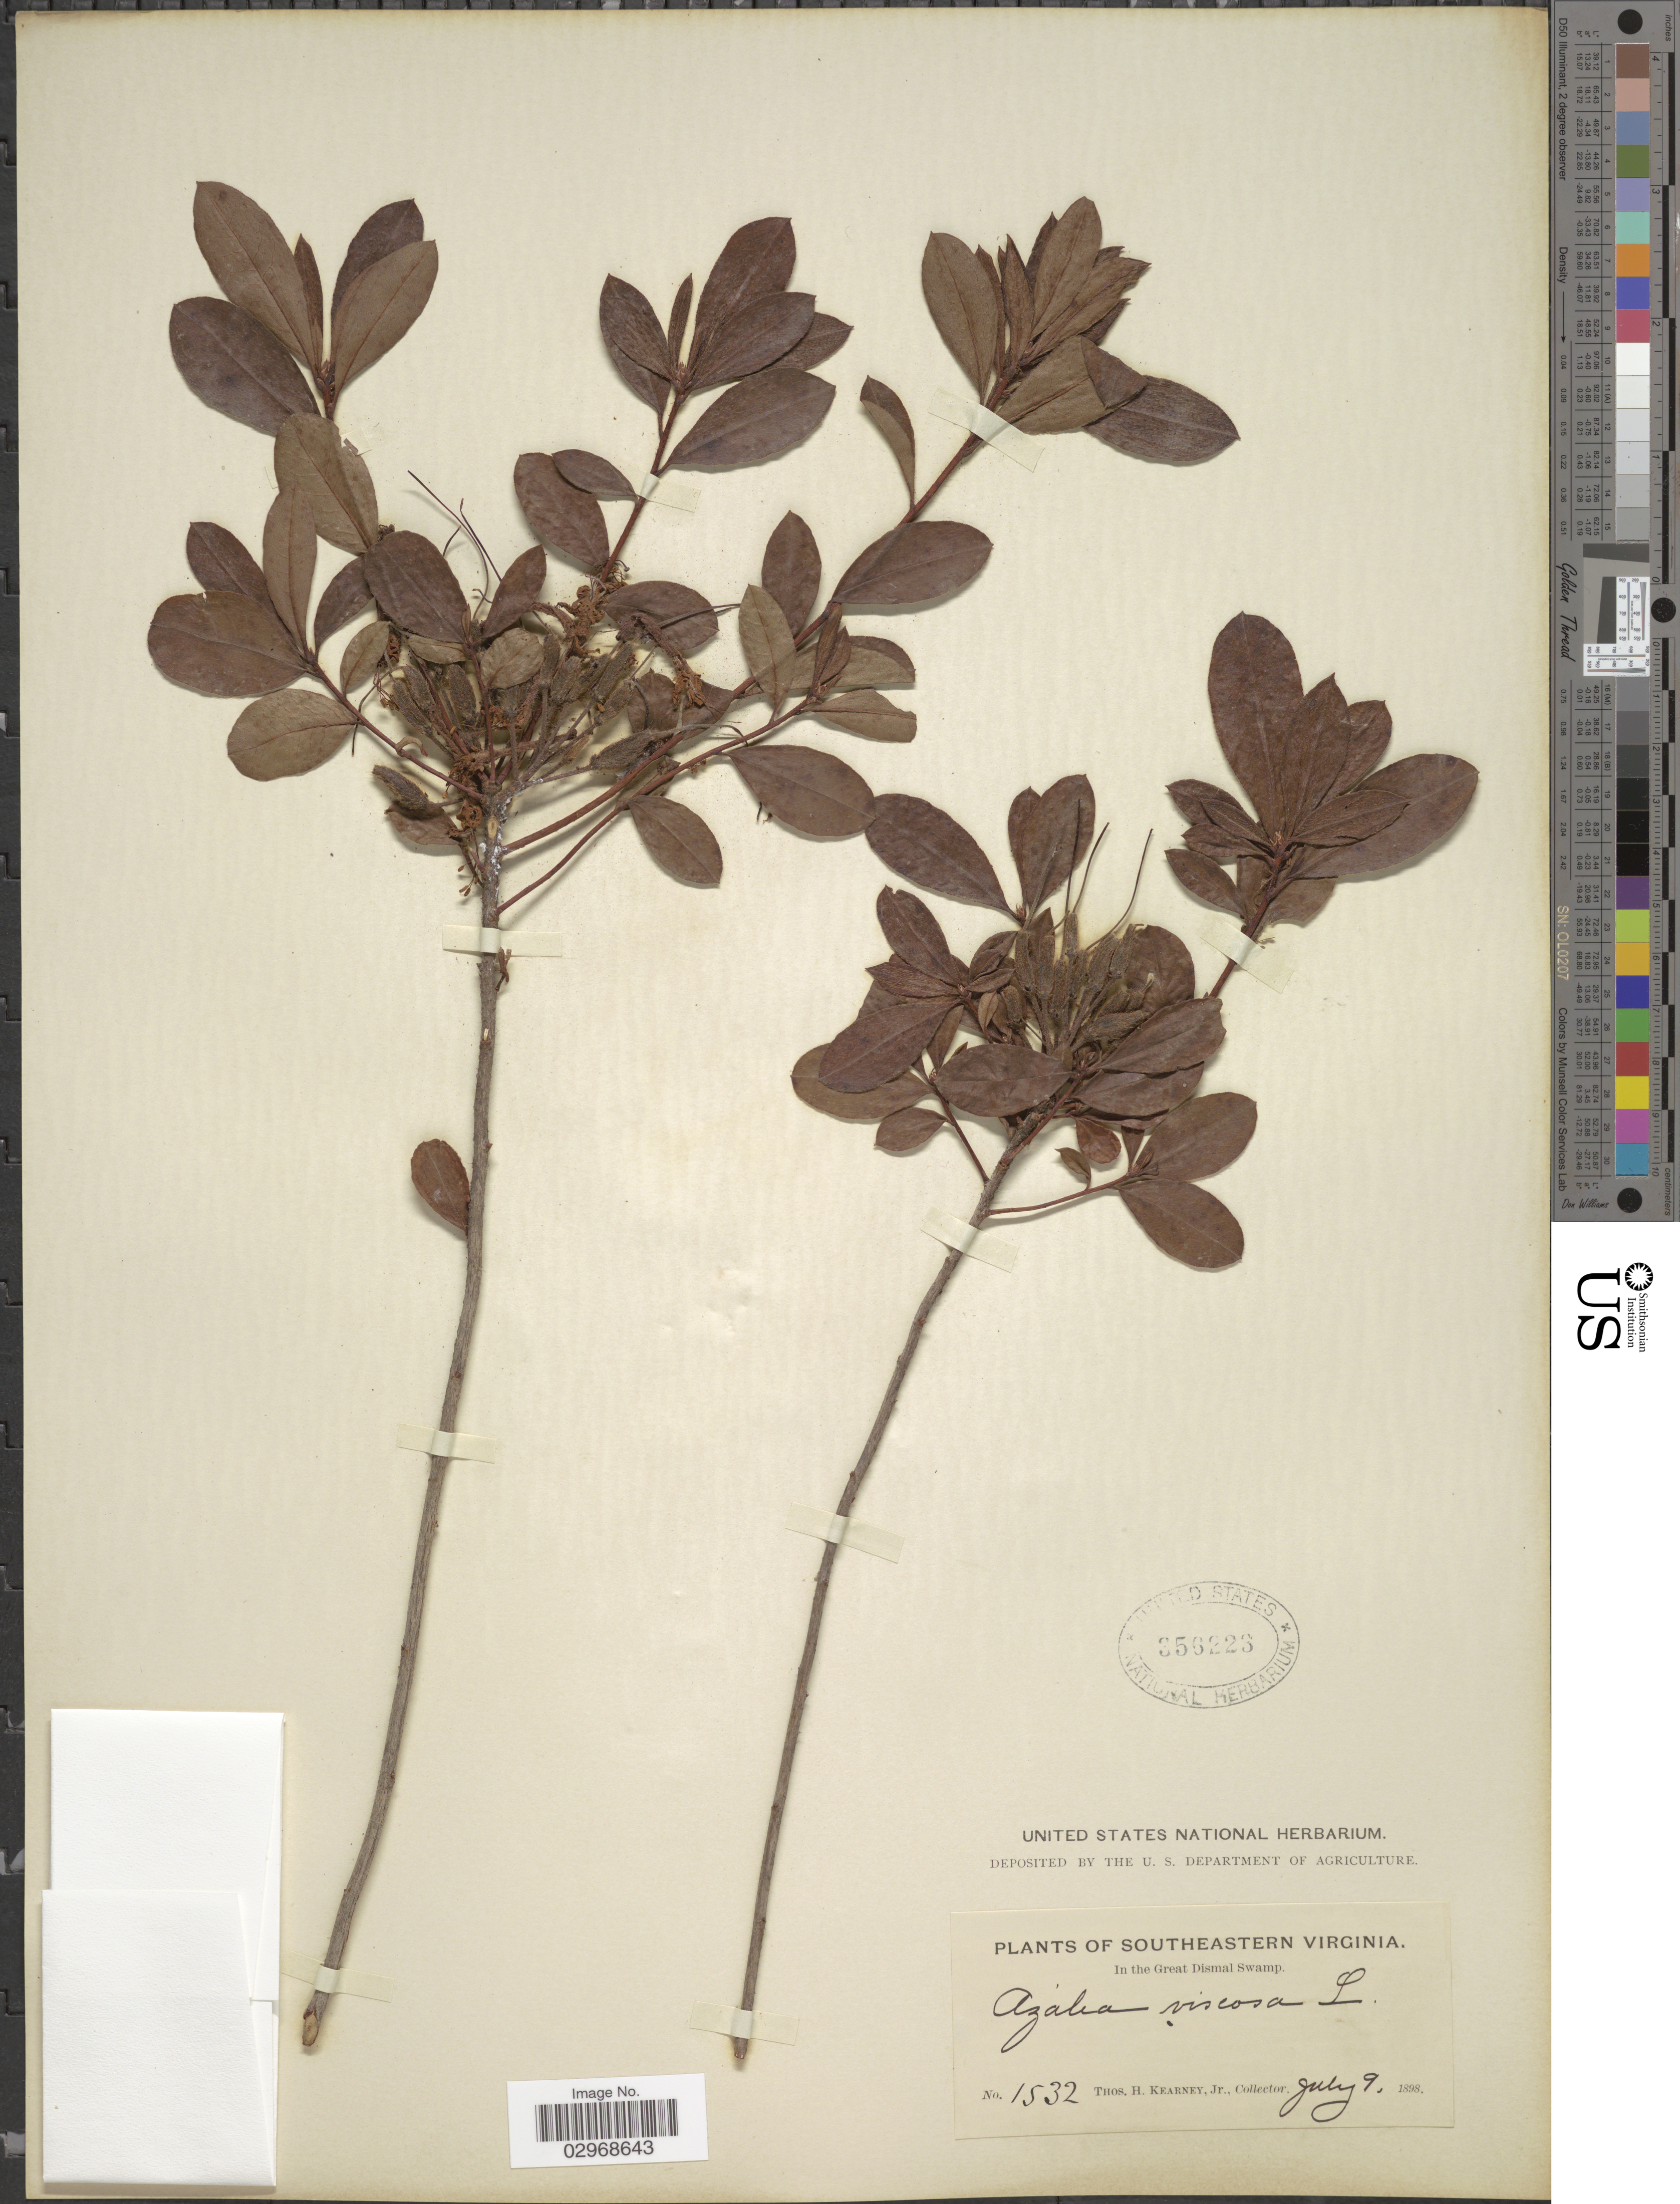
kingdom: Plantae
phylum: Tracheophyta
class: Magnoliopsida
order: Ericales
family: Ericaceae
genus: Rhododendron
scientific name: Rhododendron viscosum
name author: (L.) Torr.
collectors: T. H. Kearney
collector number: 1532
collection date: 1898-07-09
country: United States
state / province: Virginia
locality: Southeastern Virginia, In The Great Dismal Swamp.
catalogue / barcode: US 356223